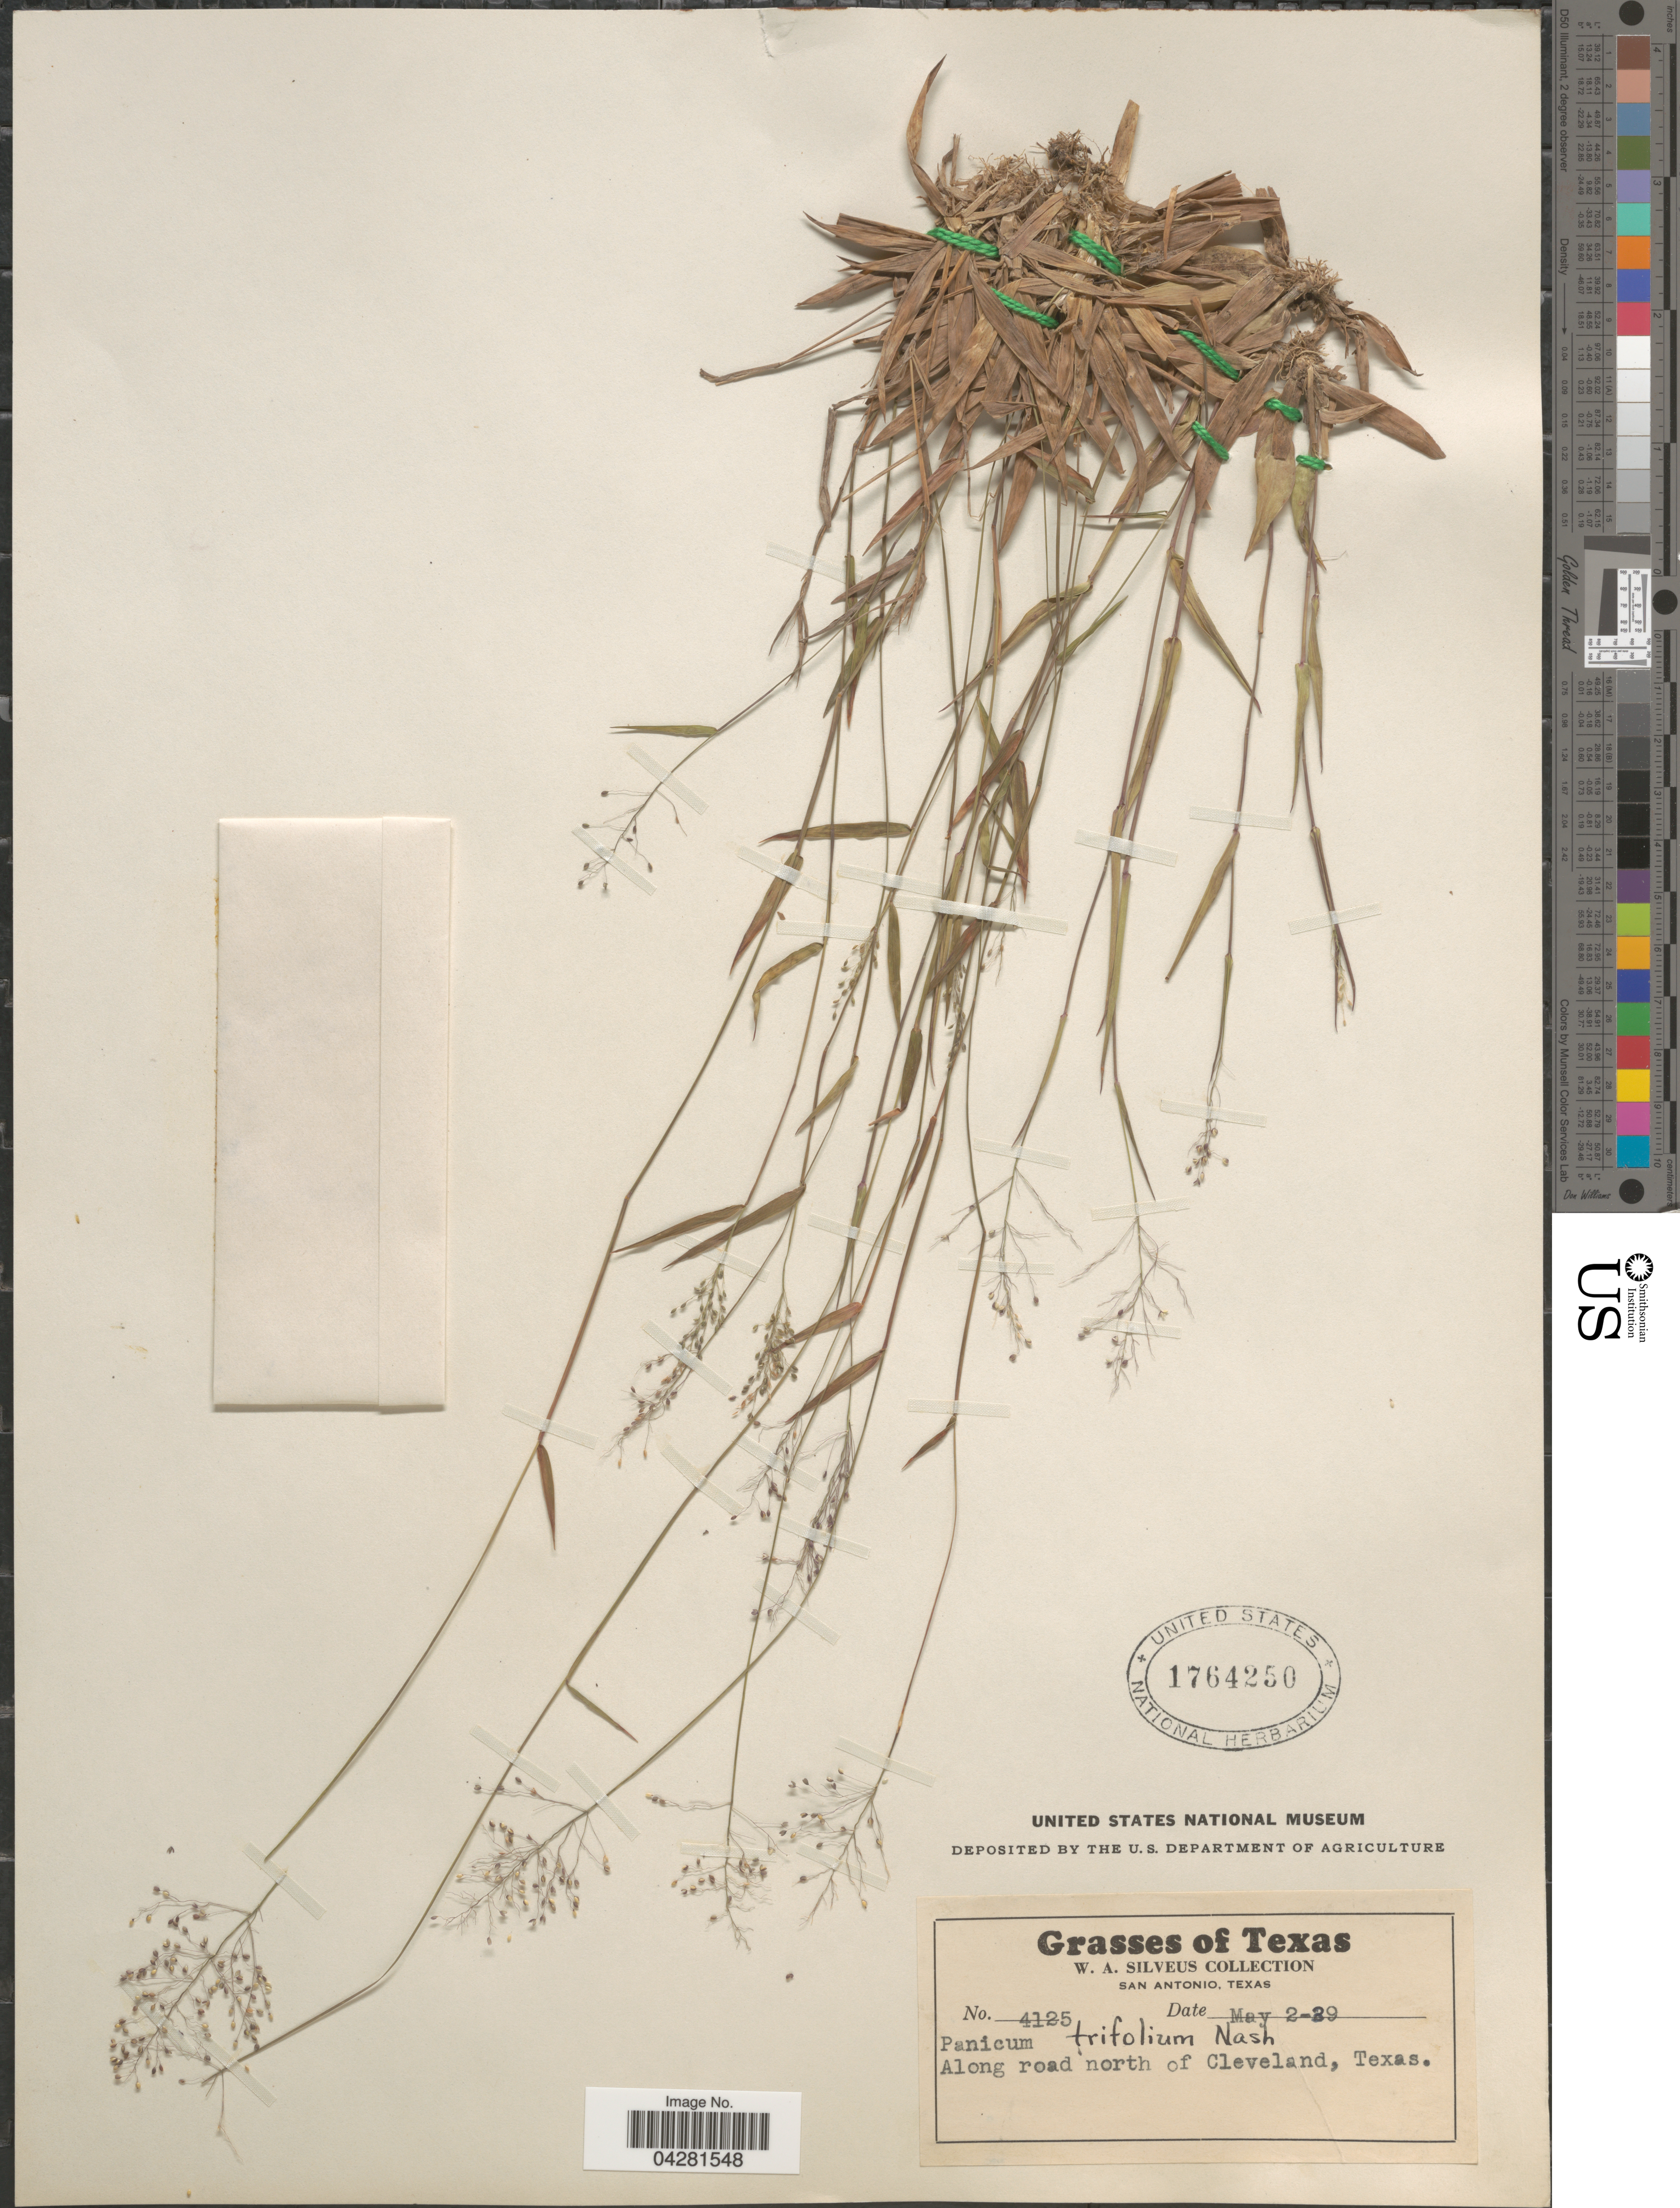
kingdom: Plantae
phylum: Tracheophyta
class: Liliopsida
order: Poales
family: Poaceae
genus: Dichanthelium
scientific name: Dichanthelium dichotomum var. unciphyllum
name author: (Trin.) Davidse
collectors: W. Silveus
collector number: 4125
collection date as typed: Transcribed d/m/y: 2/5/39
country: United States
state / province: Texas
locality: Along road north of Cleveland.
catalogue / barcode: US 1764250